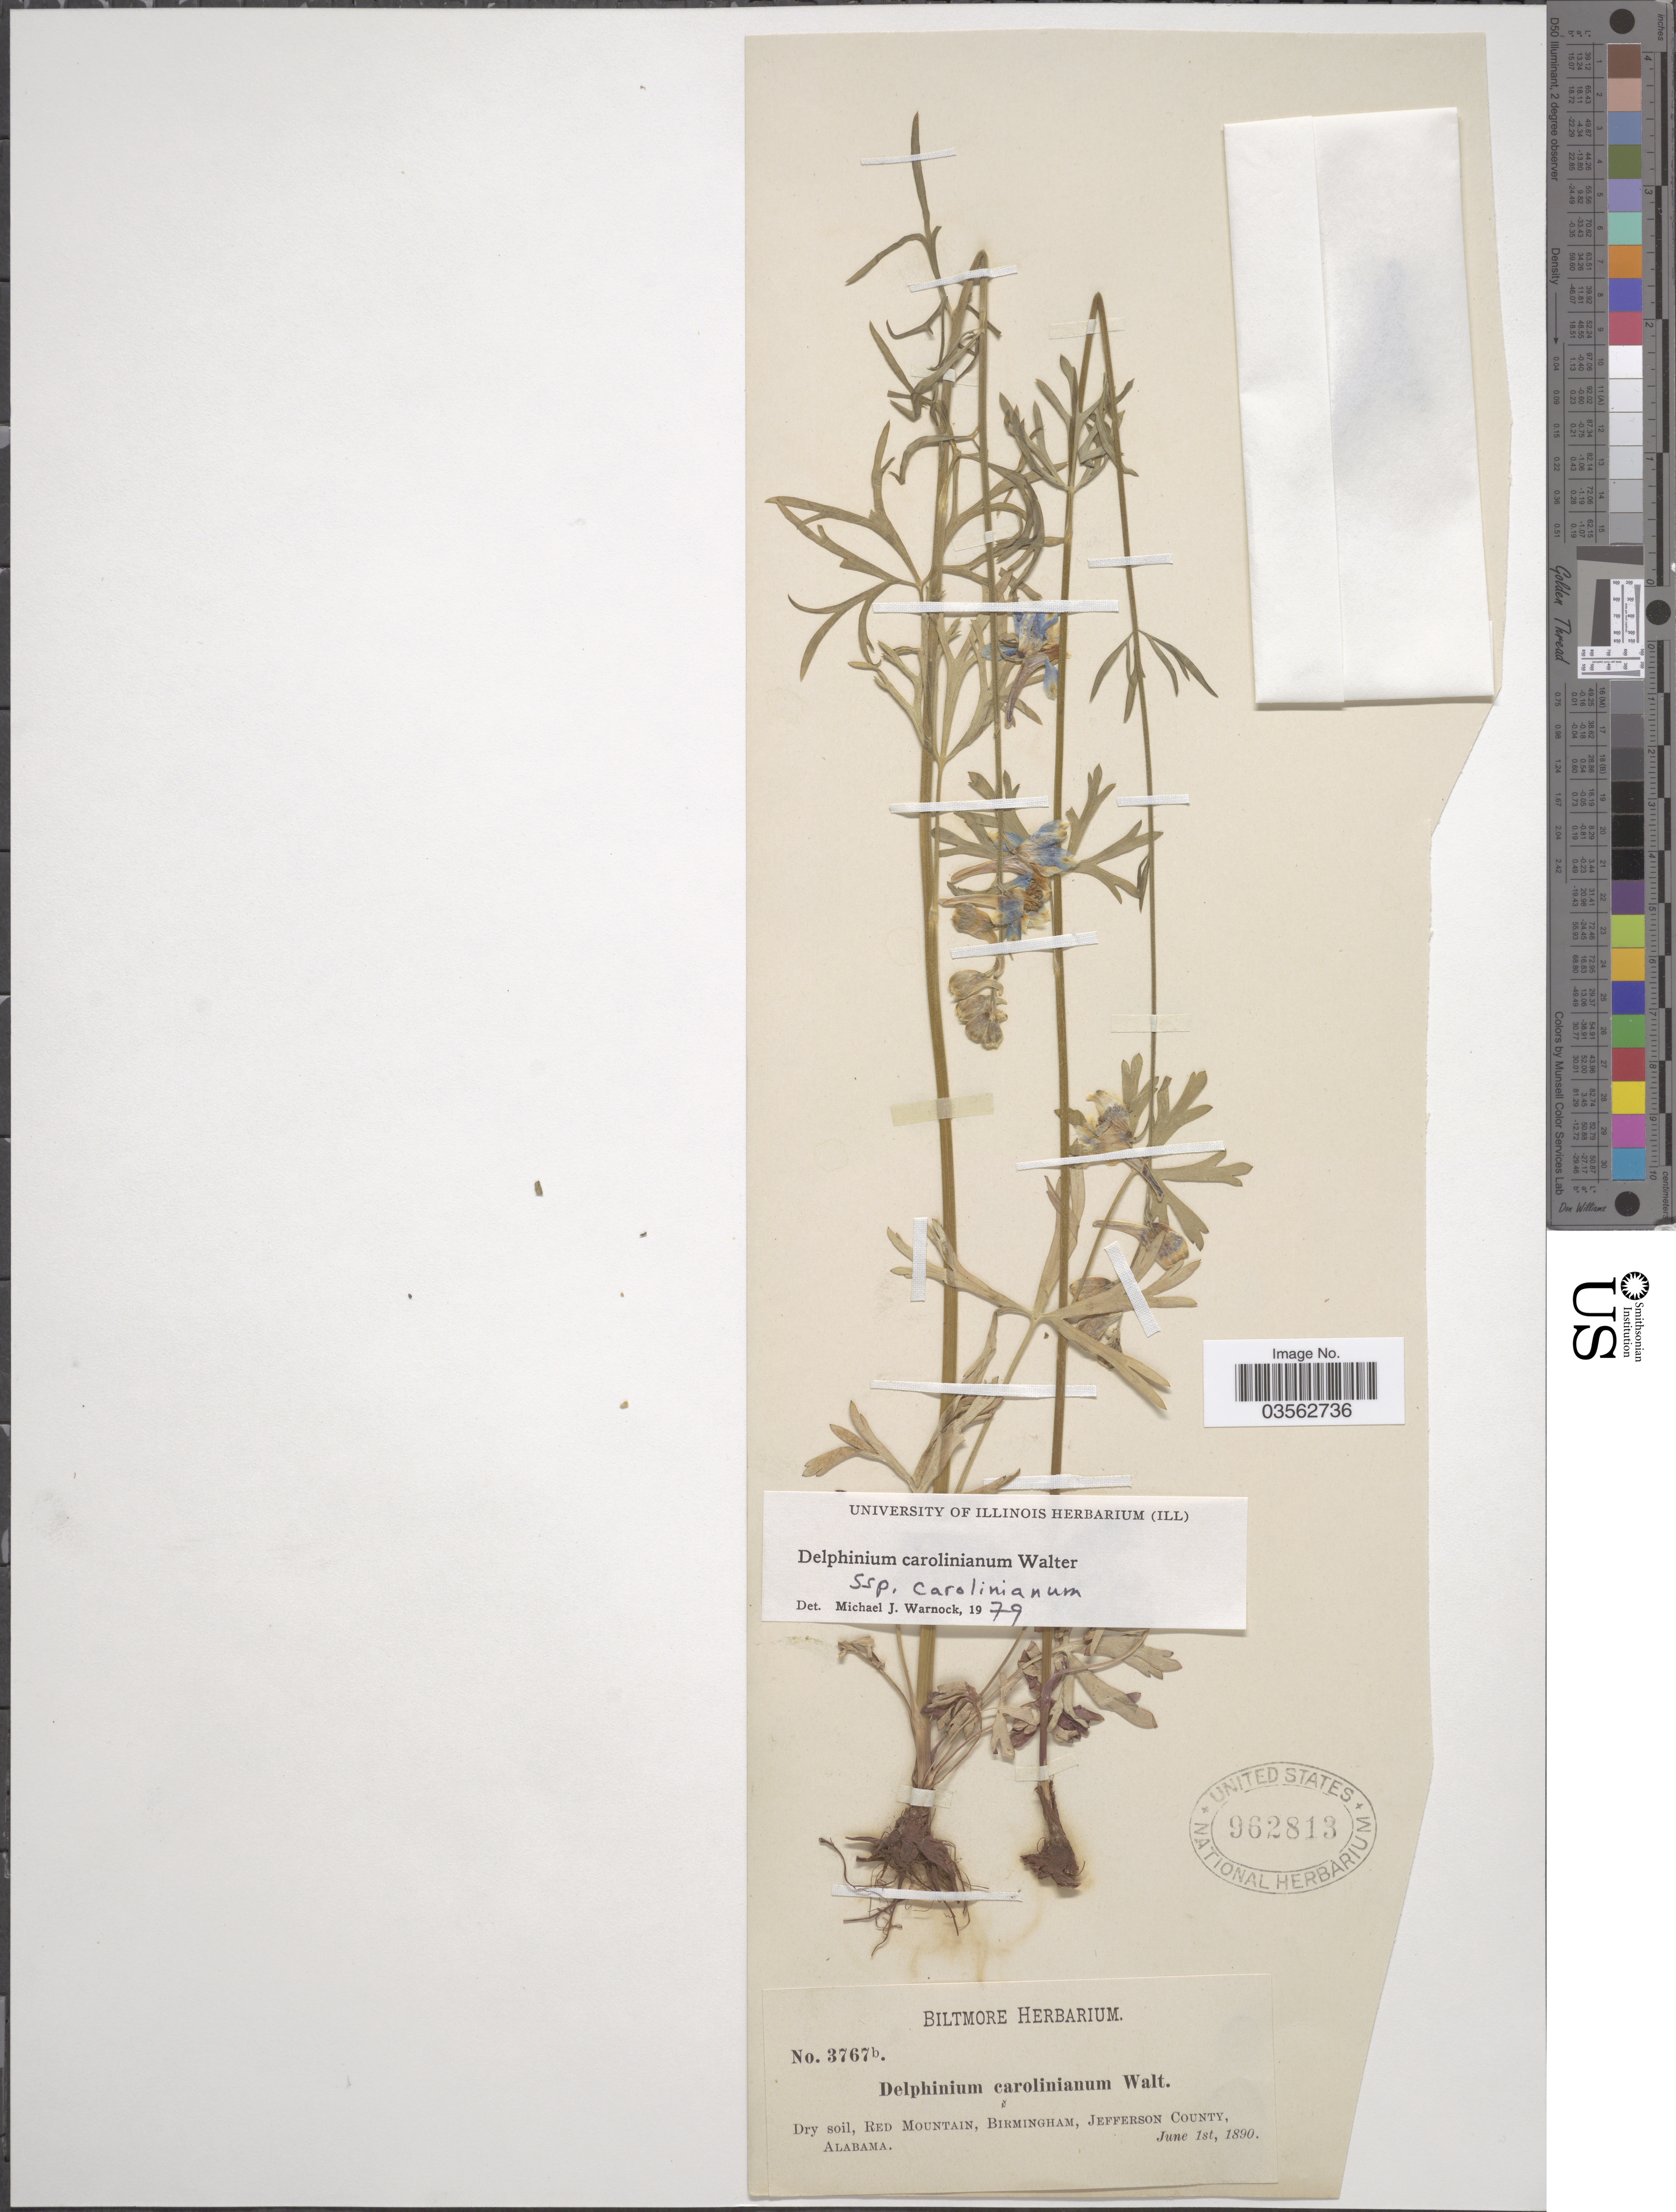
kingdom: Plantae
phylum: Tracheophyta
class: Magnoliopsida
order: Ranunculales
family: Ranunculaceae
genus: Delphinium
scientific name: Delphinium carolinianum subsp. carolinianum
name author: Walter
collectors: ex herb. Biltmore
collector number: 3767b.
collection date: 1890-06-01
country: United States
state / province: Alabama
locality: Dry soil, Red Mountain, Birmingham, Jefferson County.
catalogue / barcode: US 962813